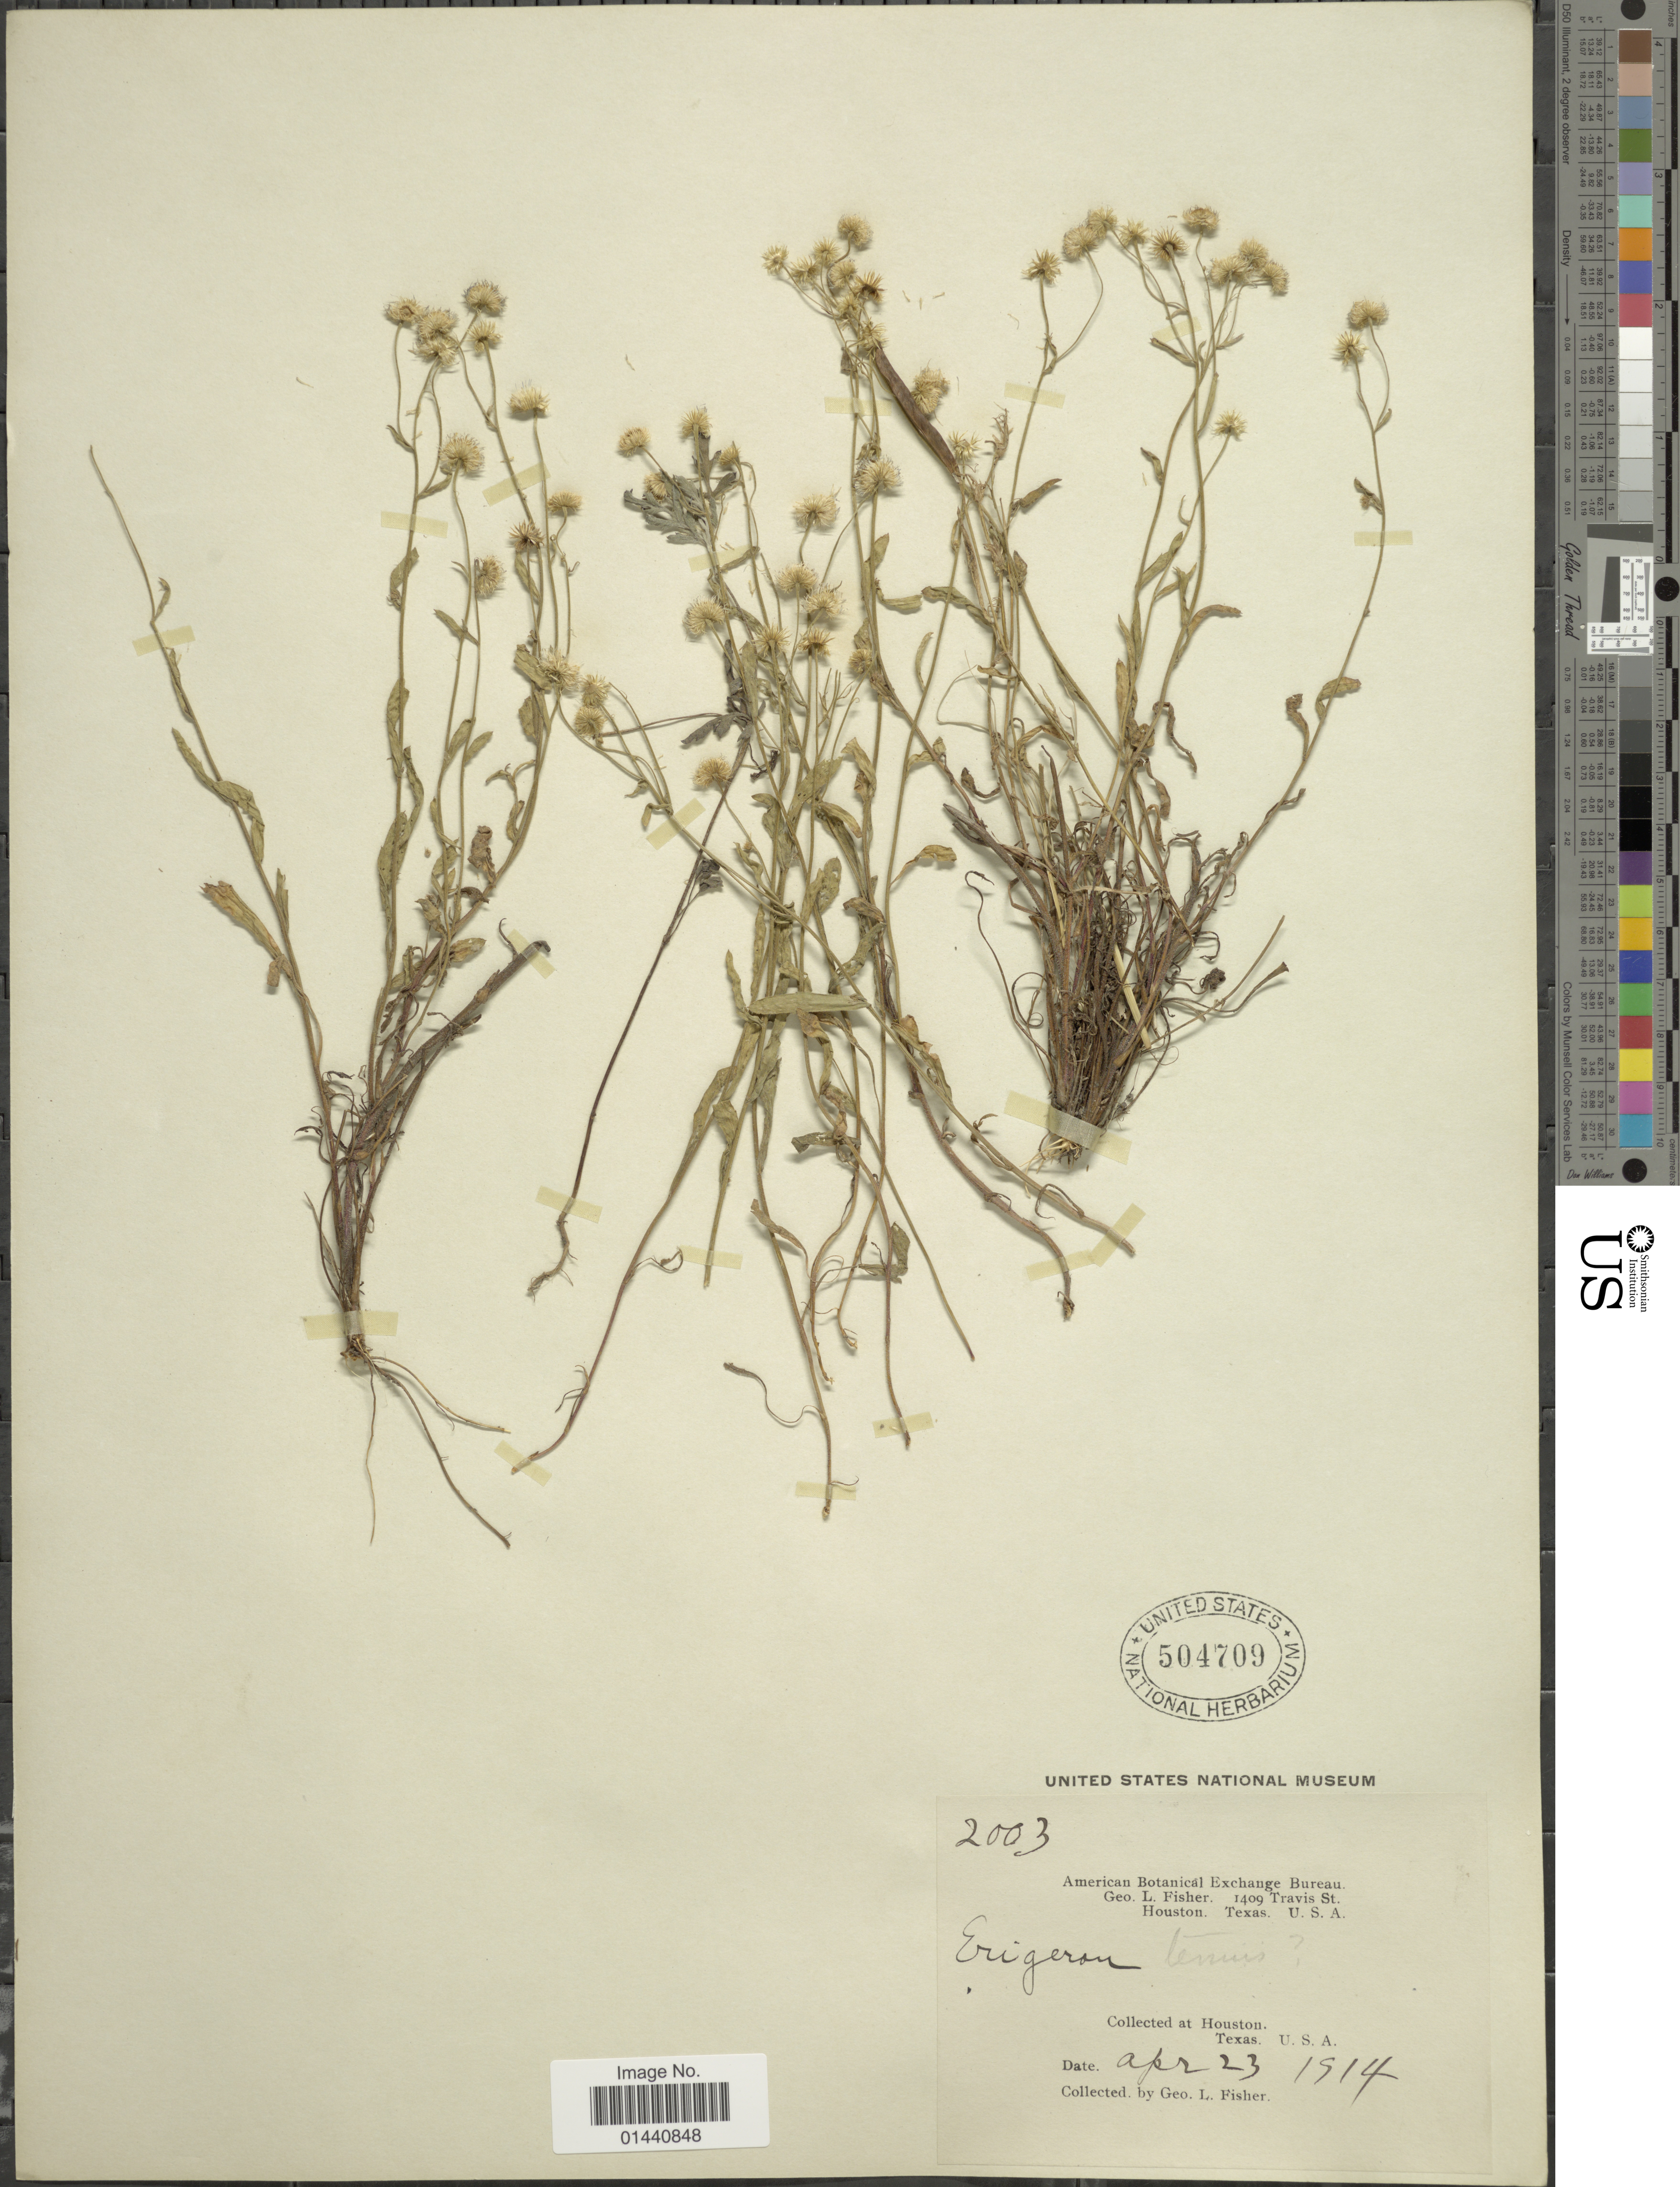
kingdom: Plantae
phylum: Tracheophyta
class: Magnoliopsida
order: Asterales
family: Asteraceae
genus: Erigeron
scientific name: Erigeron tenuis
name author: Torr. & A. Gray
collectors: G. L. Fisher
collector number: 2003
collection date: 1914-04-23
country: United States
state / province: Texas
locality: Houston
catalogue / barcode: US 504709